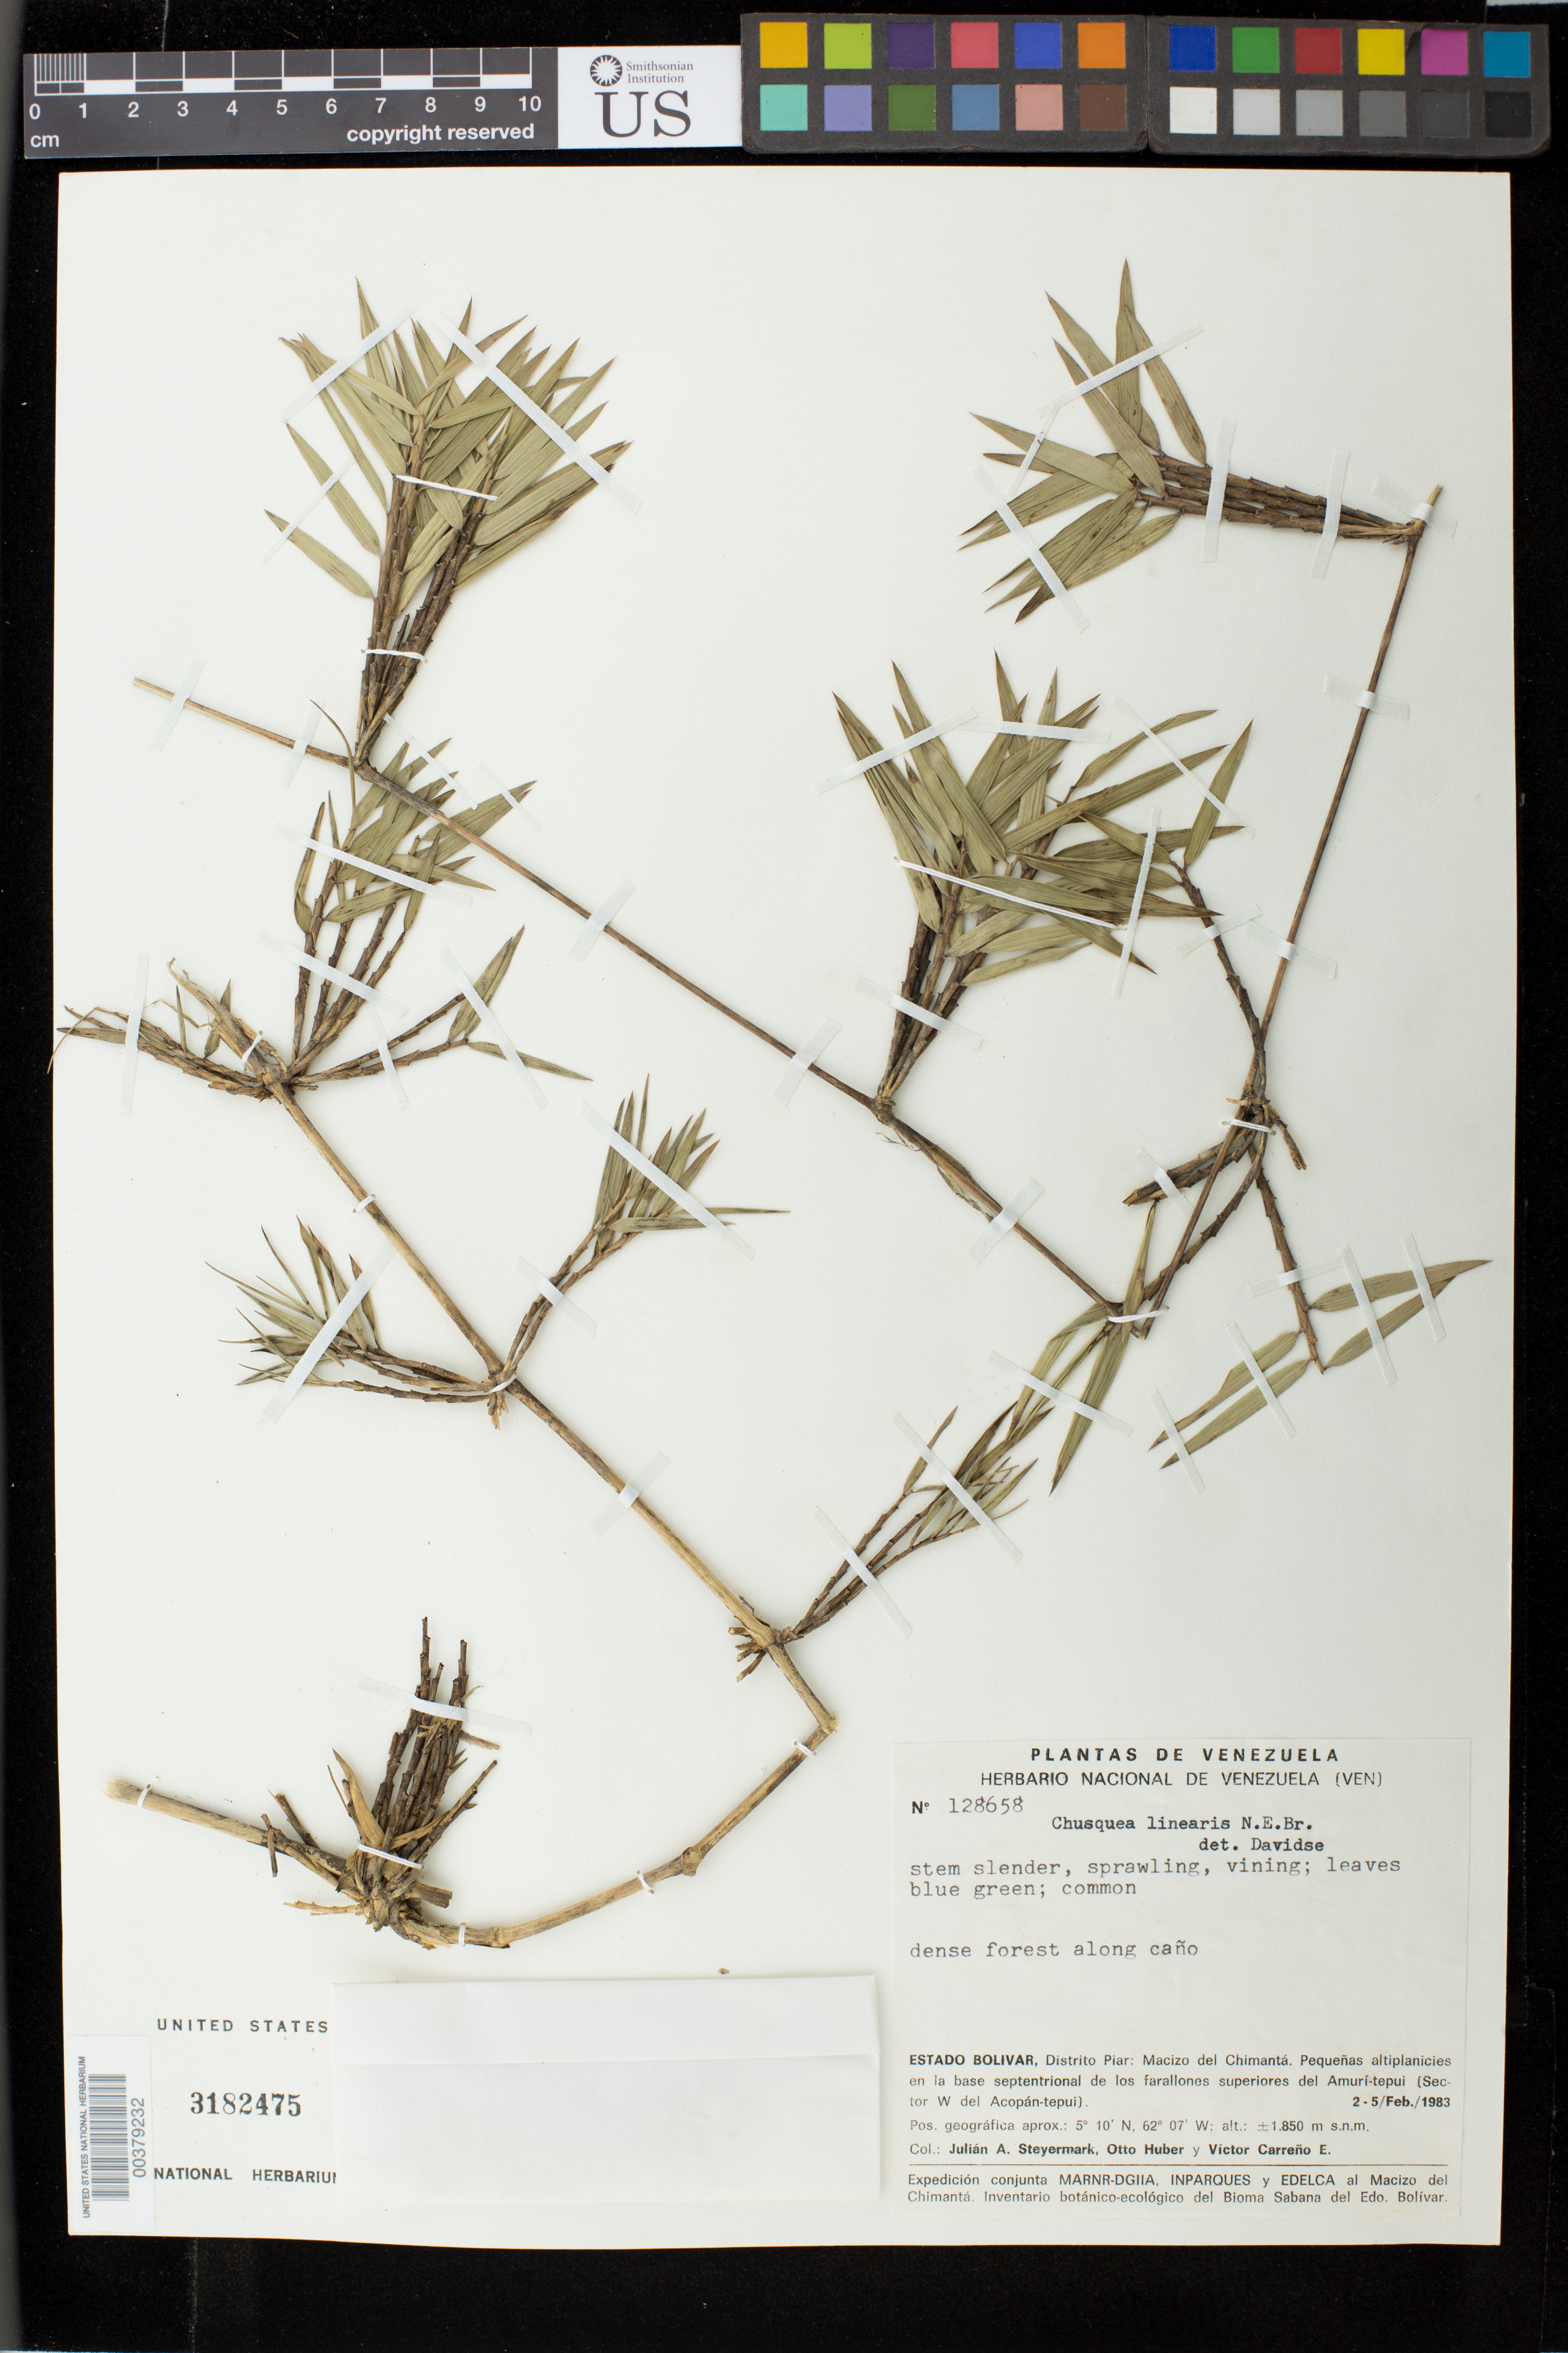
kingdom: Plantae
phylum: Tracheophyta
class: Liliopsida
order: Poales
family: Poaceae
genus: Chusquea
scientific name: Chusquea linearis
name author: N.E. Br.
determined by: Davidse, Gerrit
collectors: J. Steyermark, O. Huber & V. Carreño E.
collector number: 128658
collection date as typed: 02 Feb 1983 to 05 Feb 1983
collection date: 1983-02-02/1983-02-05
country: Venezuela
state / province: Bolivar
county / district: Piar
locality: Macizo del Chimanta. Amuri-tepui (Sector W del Acopán-tepui).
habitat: Dense forest along caño. Pequenas altiplanicies en la base septentrional de los farallones superiores del Amuri-tepui.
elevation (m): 1850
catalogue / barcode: US 3182475